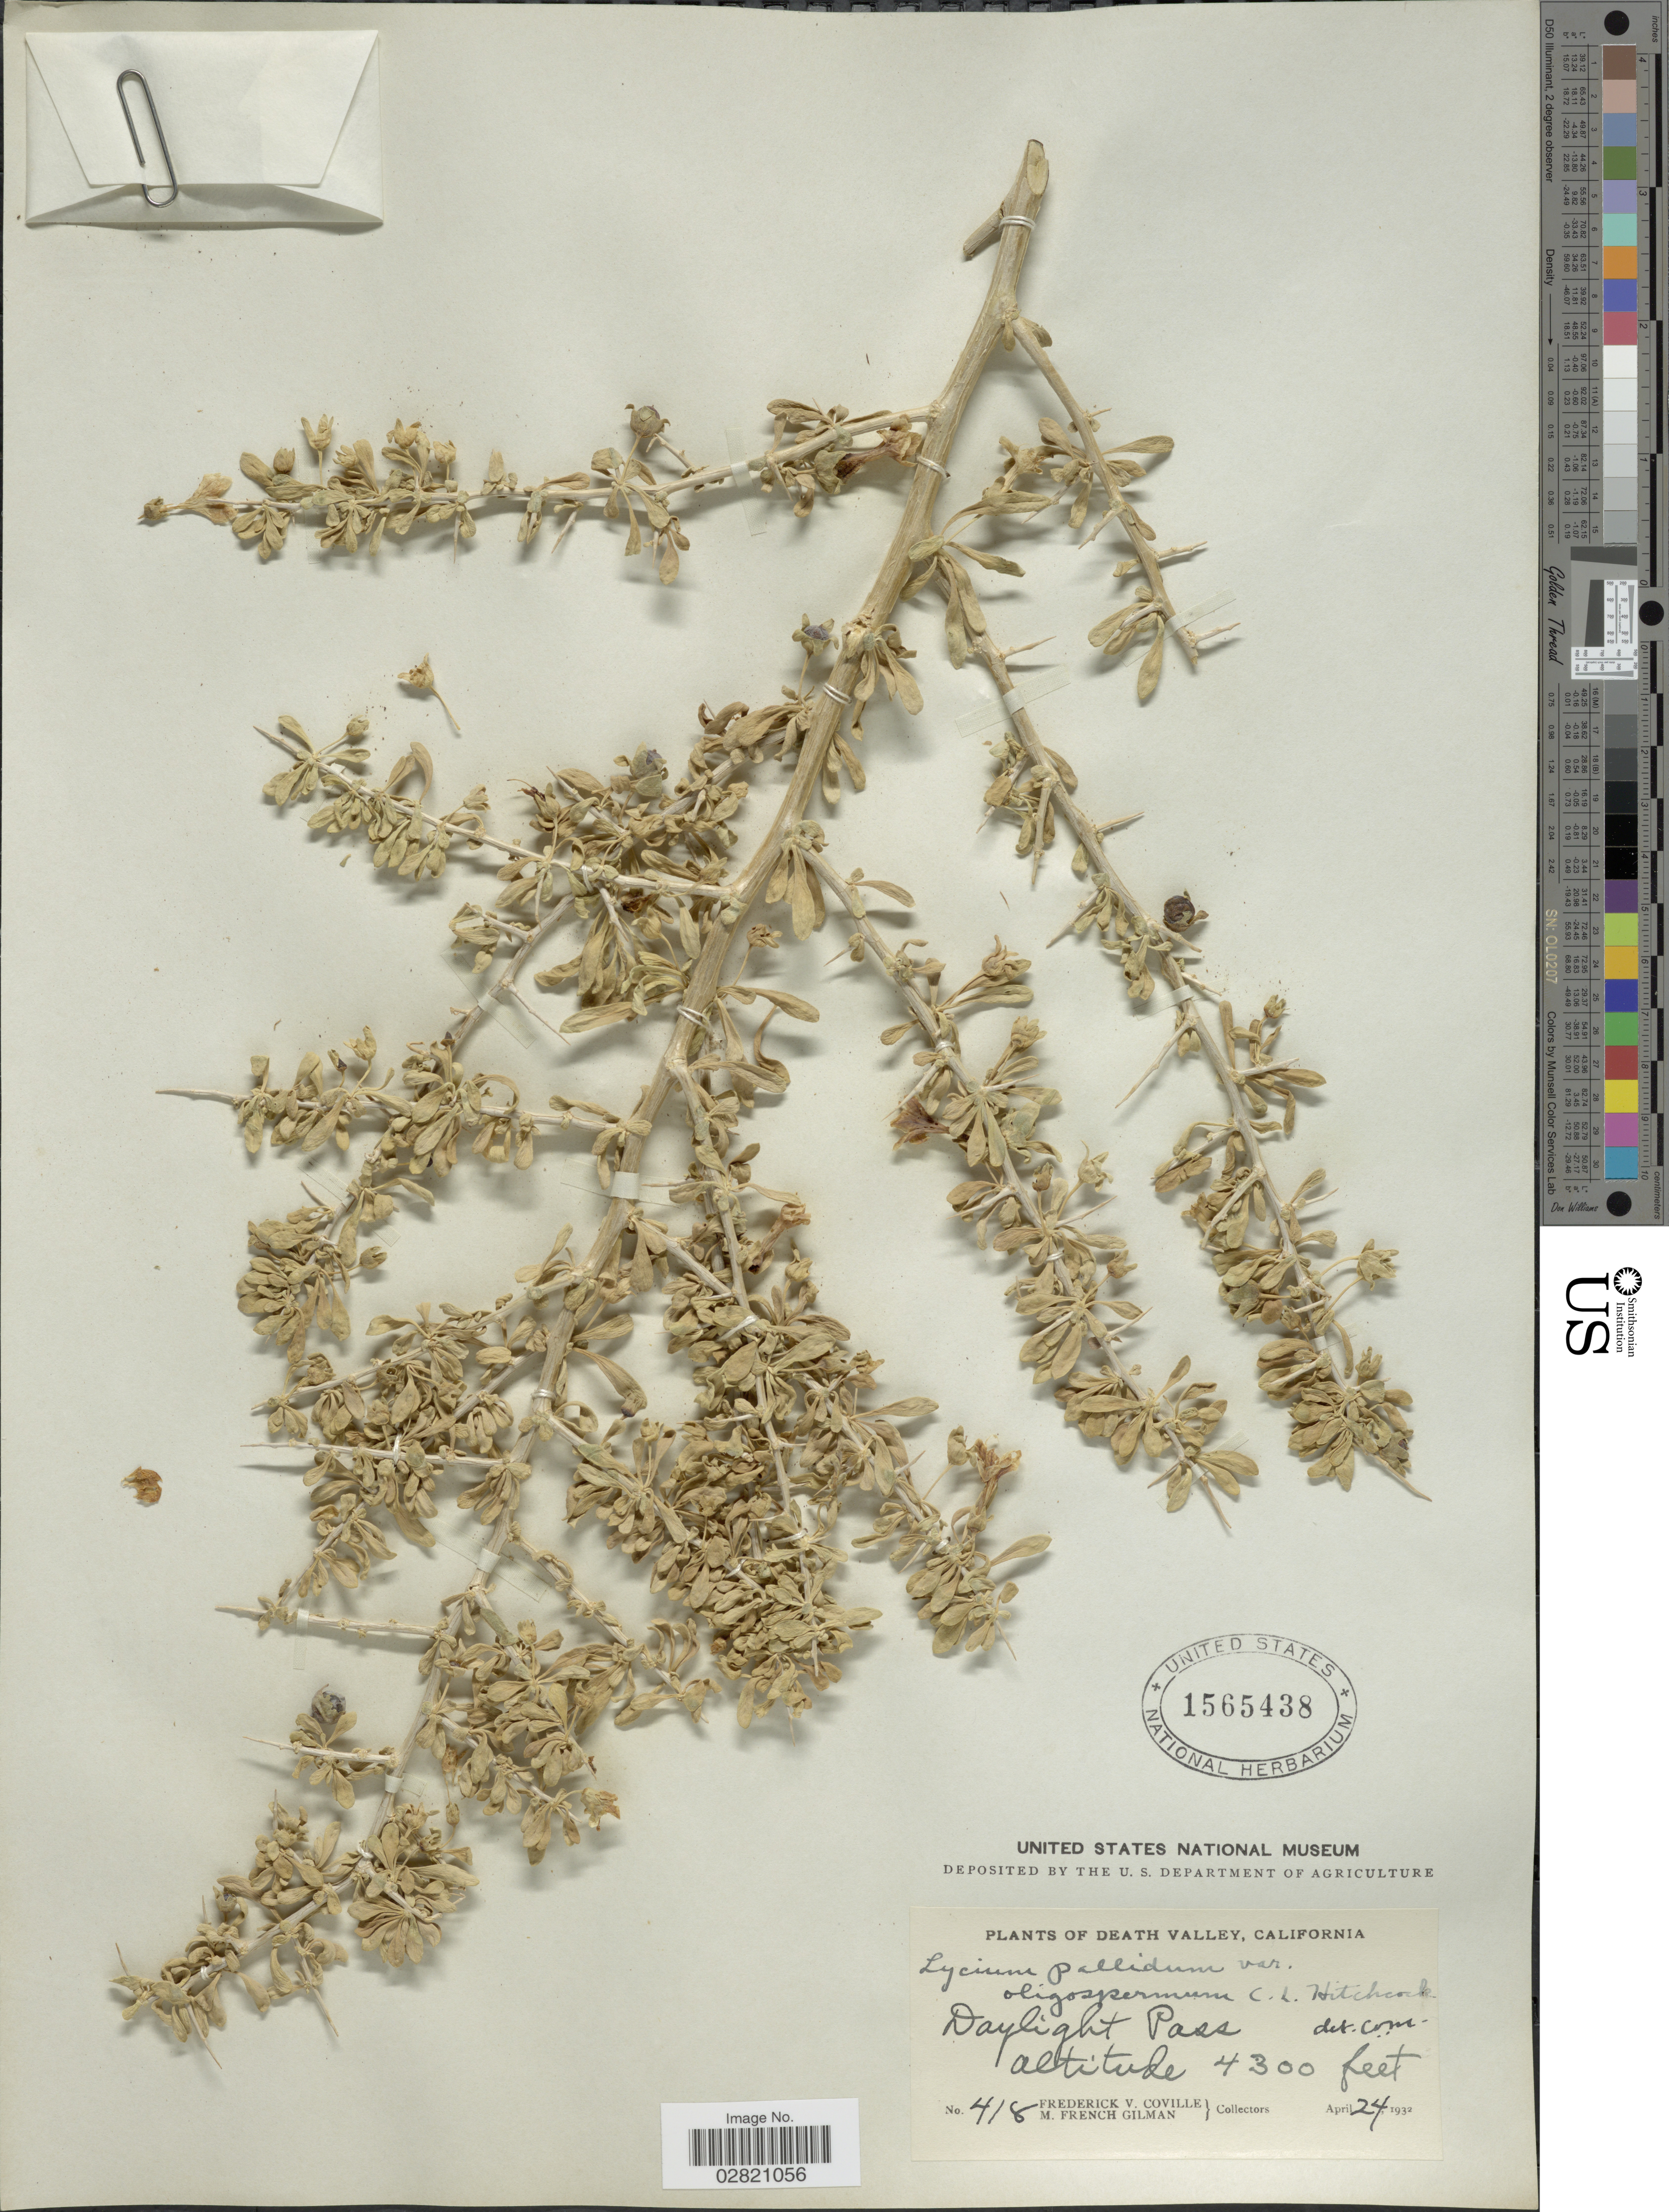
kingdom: Plantae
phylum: Tracheophyta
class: Magnoliopsida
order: Solanales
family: Solanaceae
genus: Lycium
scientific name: Lycium pallidum var. oligospermum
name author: C.L. Hitchc.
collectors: F. V. Coville & M. F. Gilman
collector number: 418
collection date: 1932-04-24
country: United States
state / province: California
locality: Death Valley. Daylight Pass.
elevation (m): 1311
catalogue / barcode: US 1565438